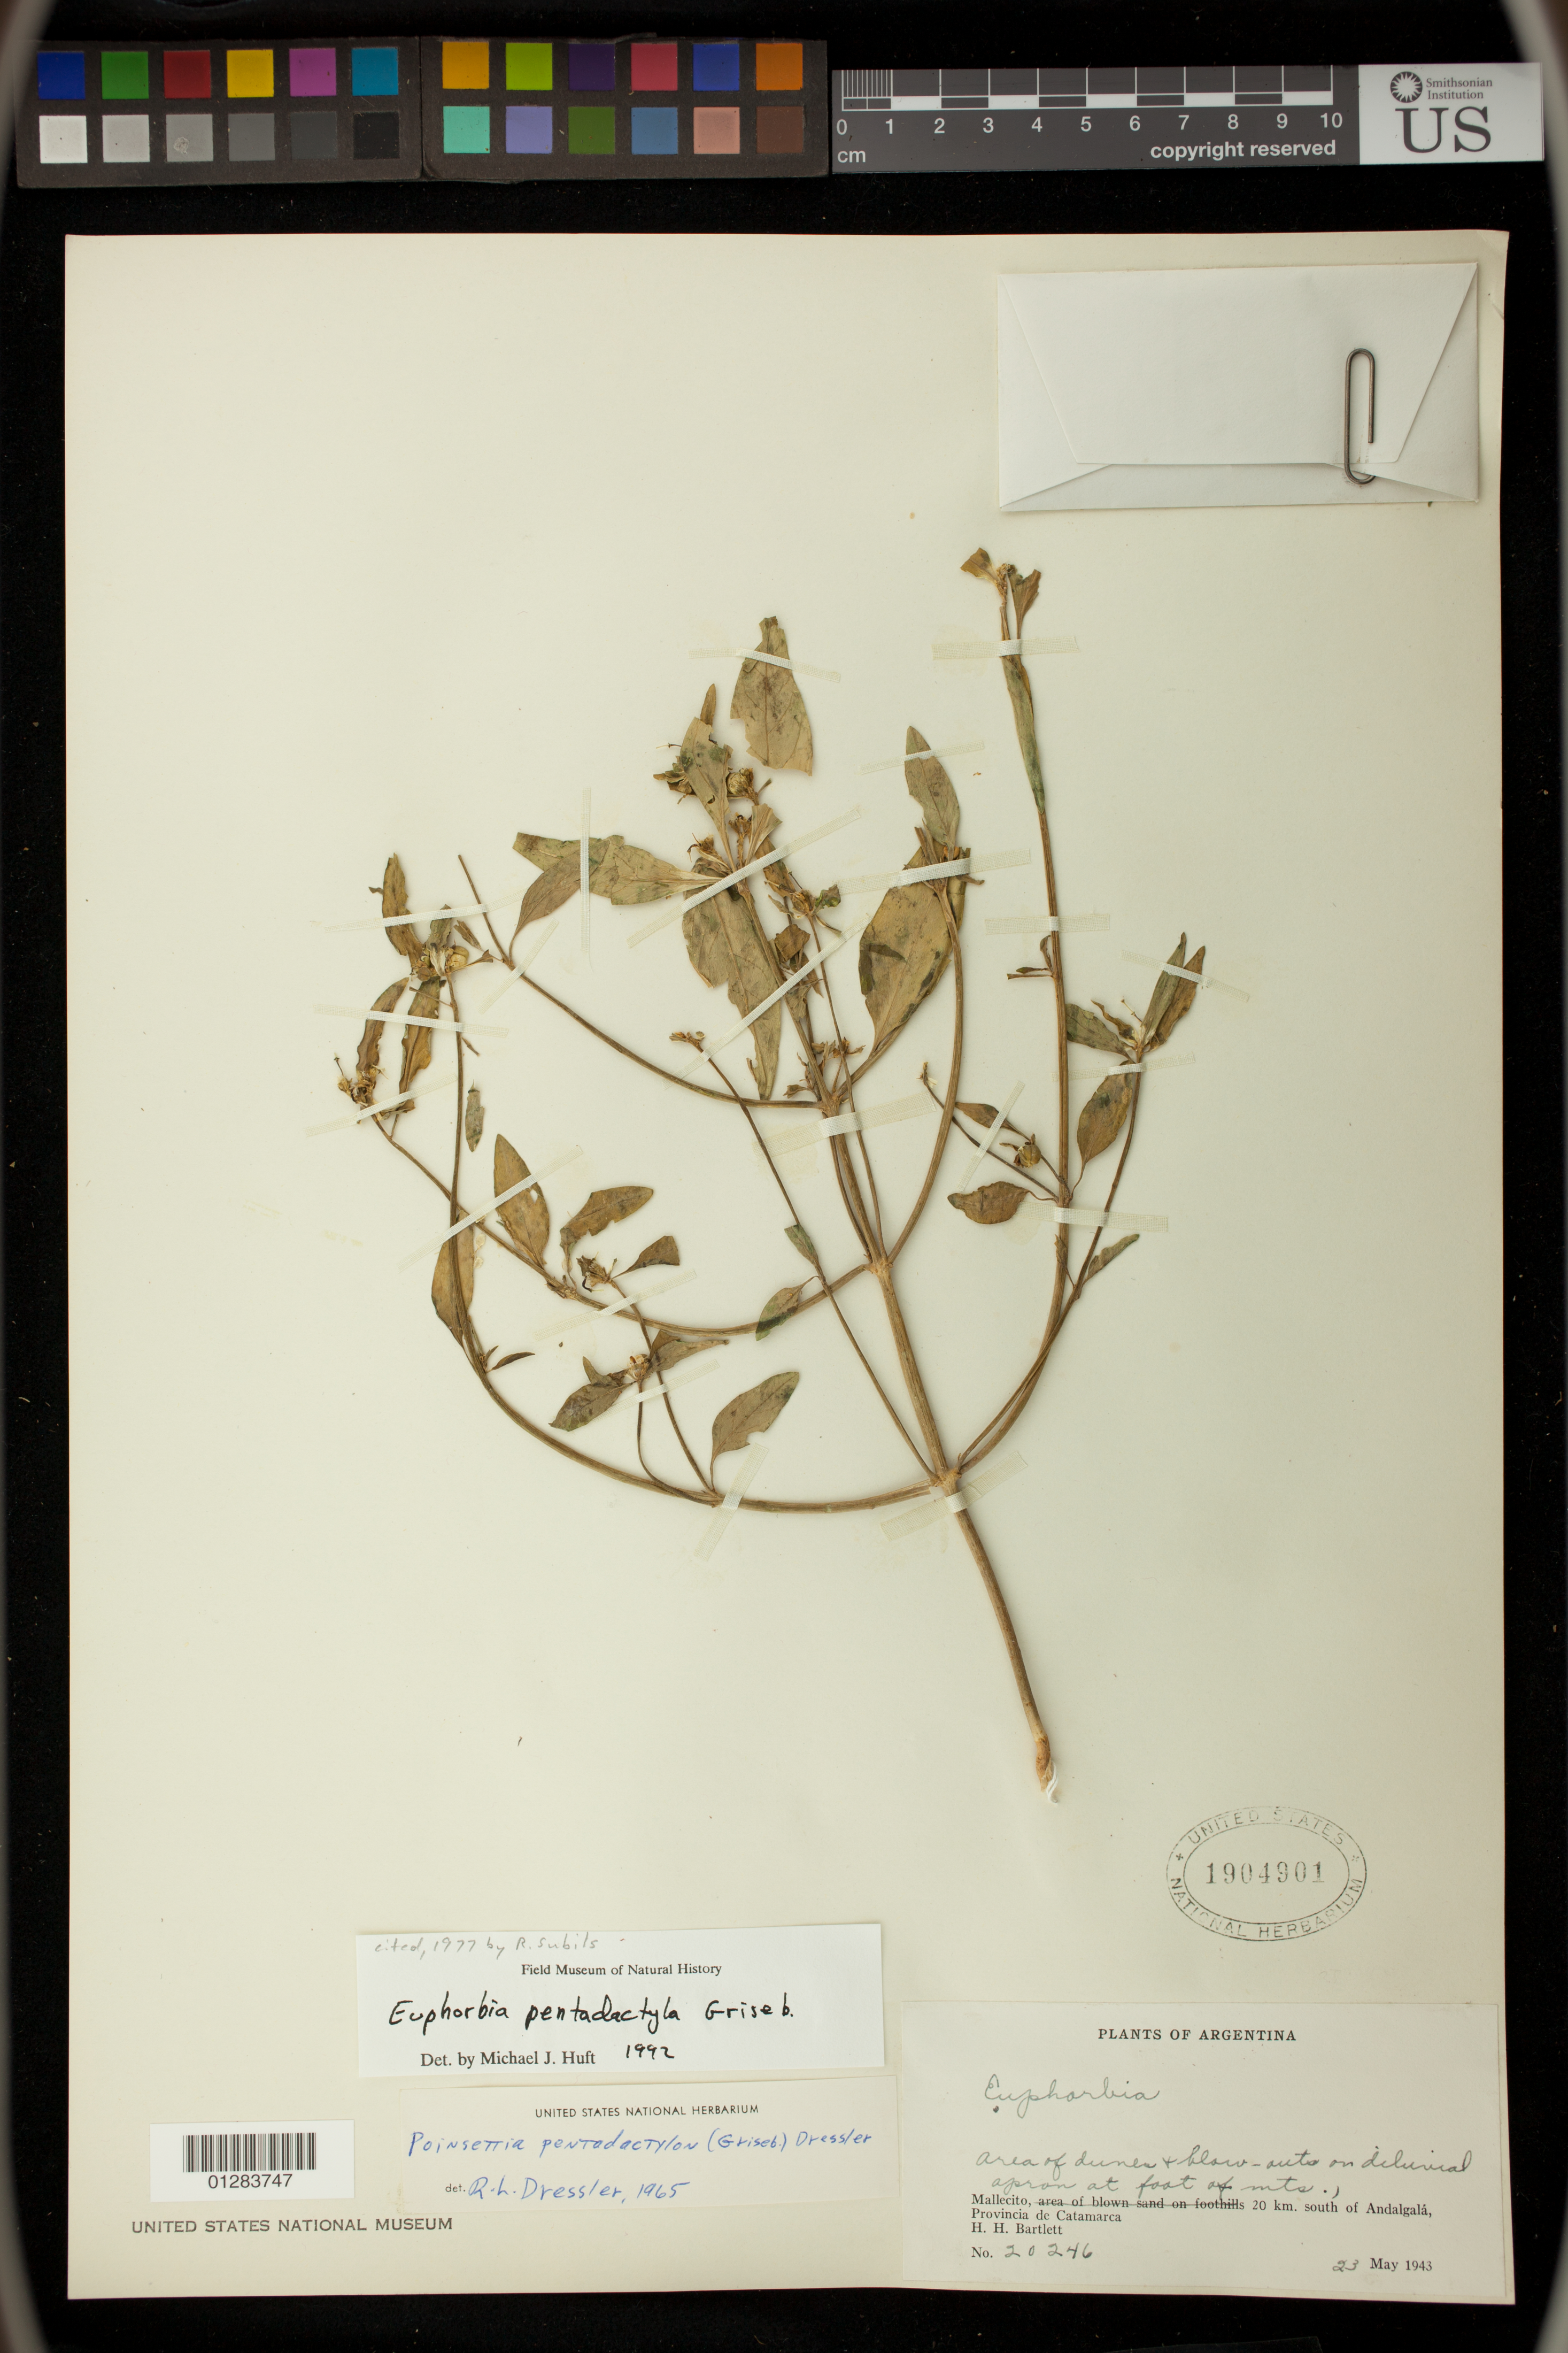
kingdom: Plantae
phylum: Tracheophyta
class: Magnoliopsida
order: Malpighiales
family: Euphorbiaceae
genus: Euphorbia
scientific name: Euphorbia pentadactyla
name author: Griseb.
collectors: H. H. Bartlett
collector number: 20246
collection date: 1943-05-23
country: Argentina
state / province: Catamarca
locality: Mallecito, 20 km. south of Andalgala, at foot of mts.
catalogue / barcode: US 1904901